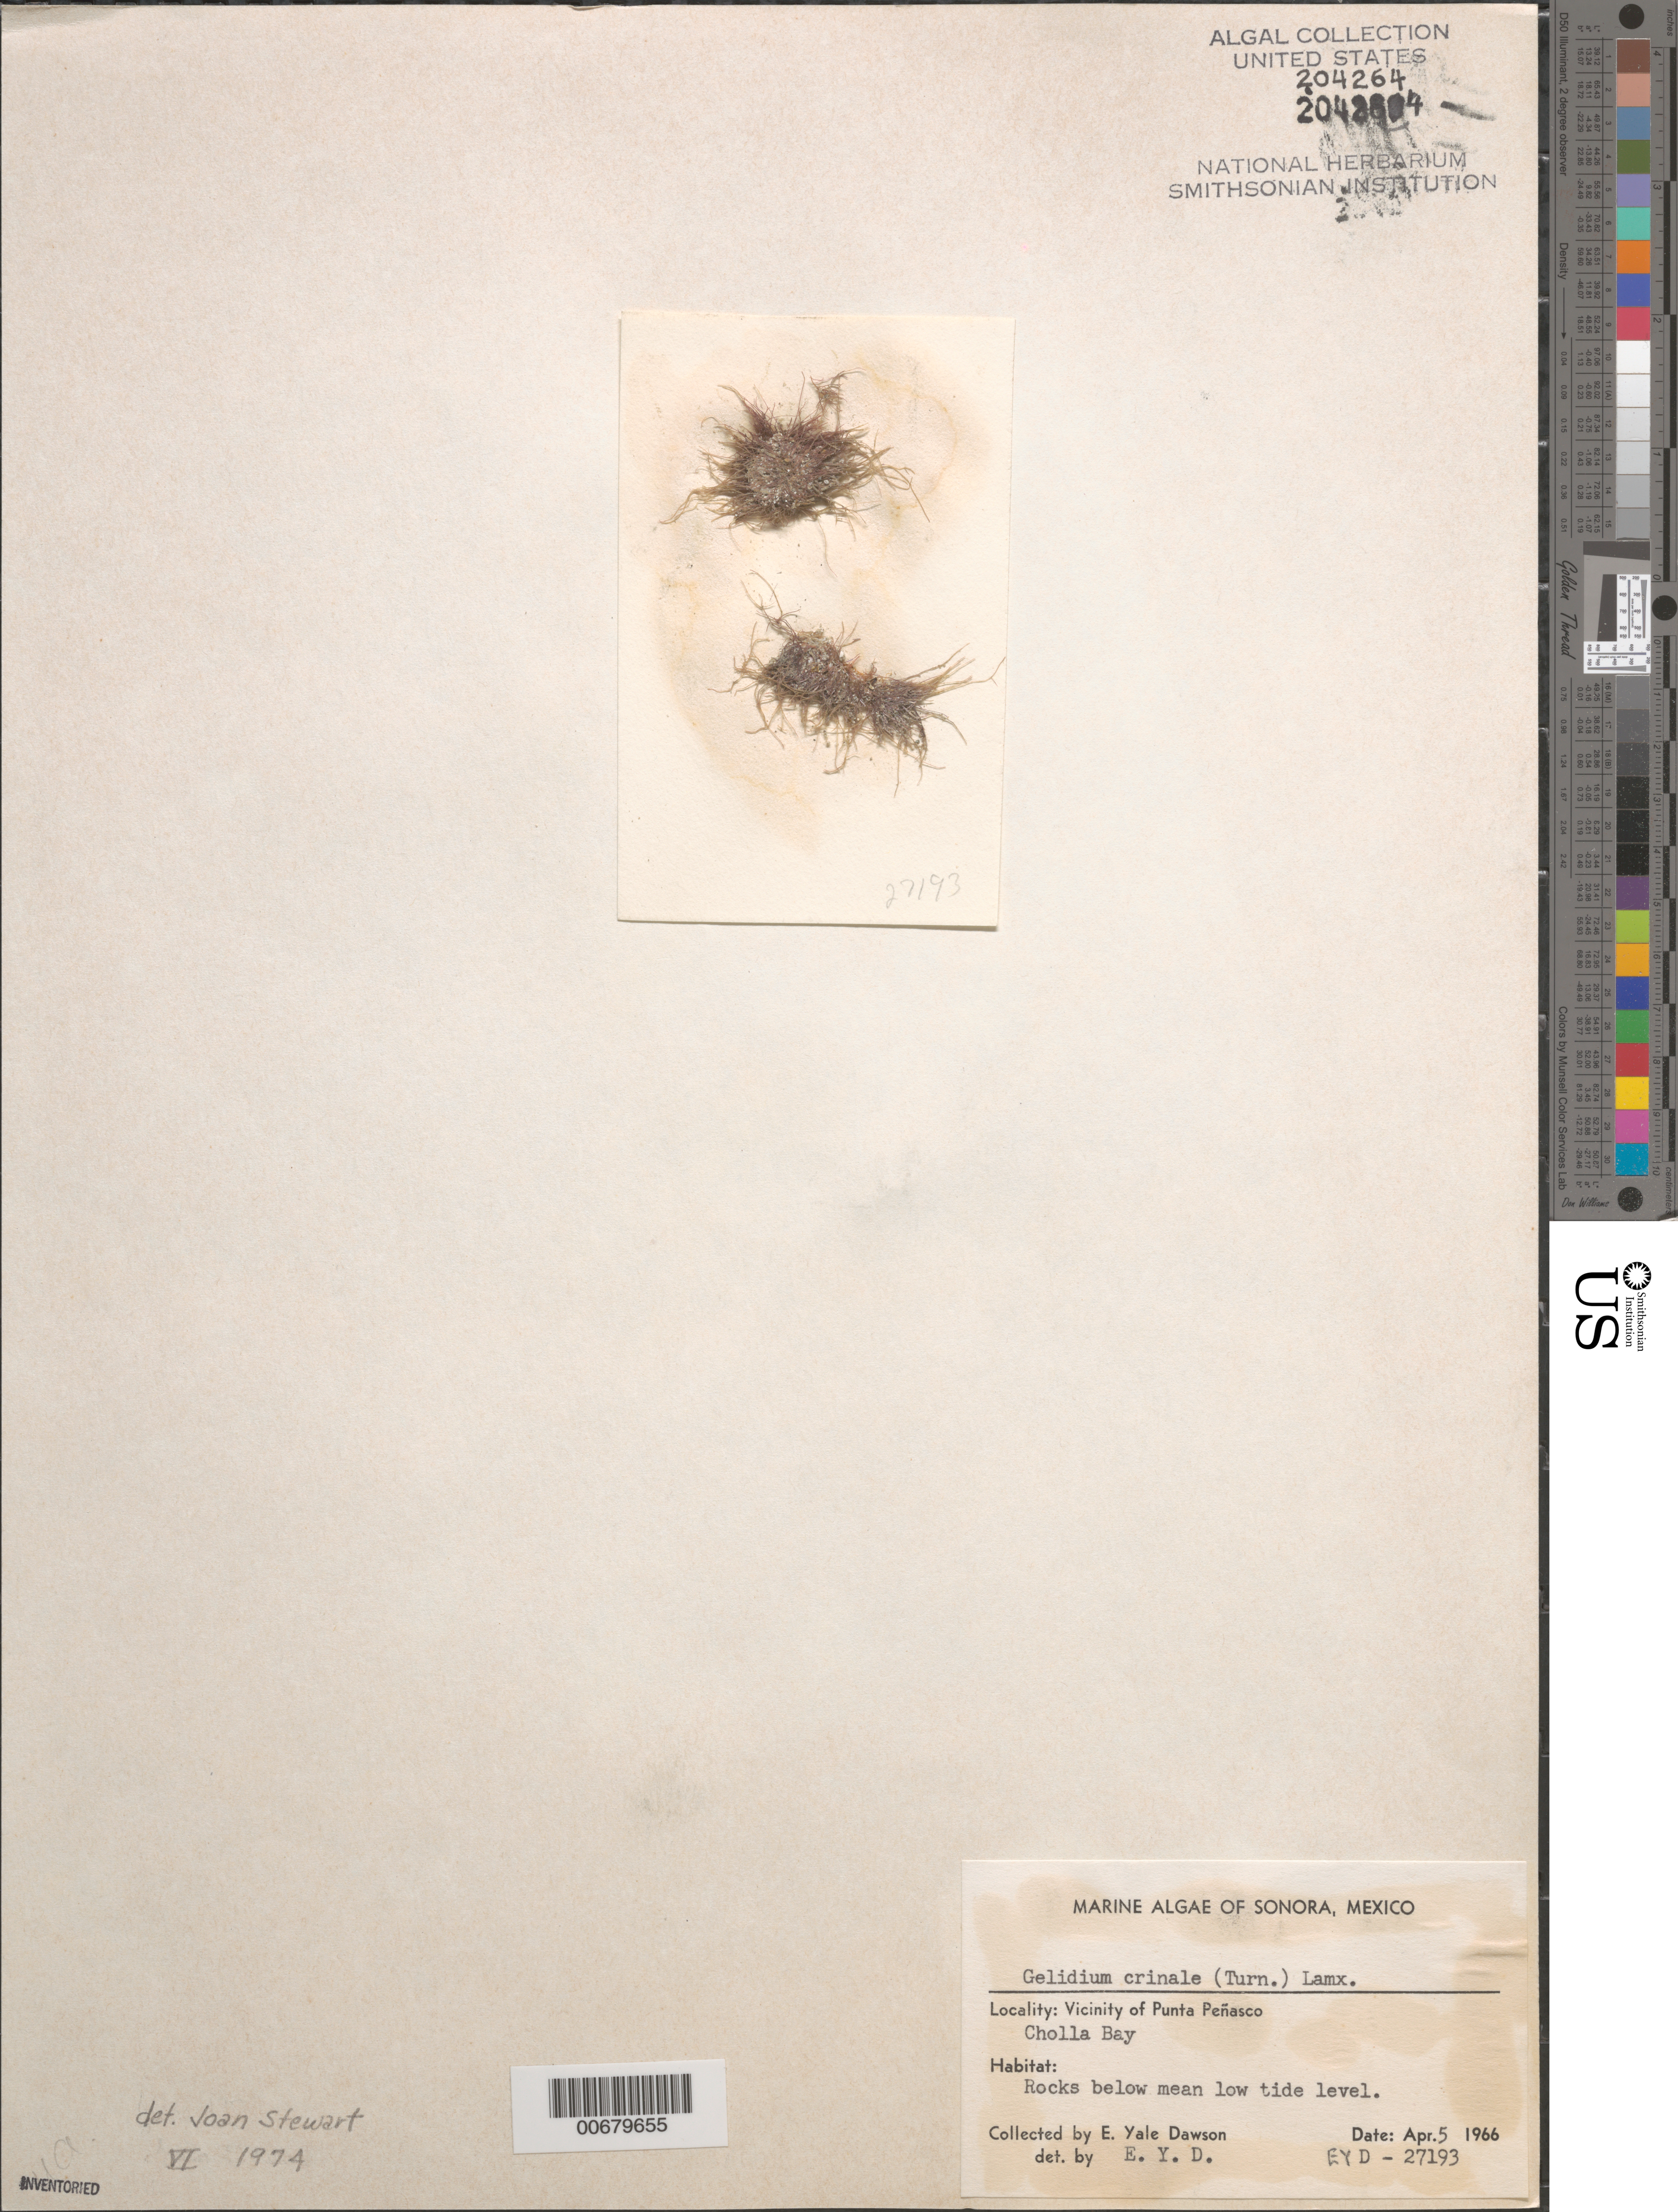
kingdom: Plantae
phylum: Rhodophyta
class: Florideophyceae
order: Gelidiales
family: Gelidiaceae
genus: Gelidium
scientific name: Gelidium crinale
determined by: Dawson, E. Y.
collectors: E. Y. Dawson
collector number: EYD 27193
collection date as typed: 05 Apr 1966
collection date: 1966-04-05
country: Mexico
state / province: Sonora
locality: Cholla Bay, Punta Penasco area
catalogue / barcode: US 204264